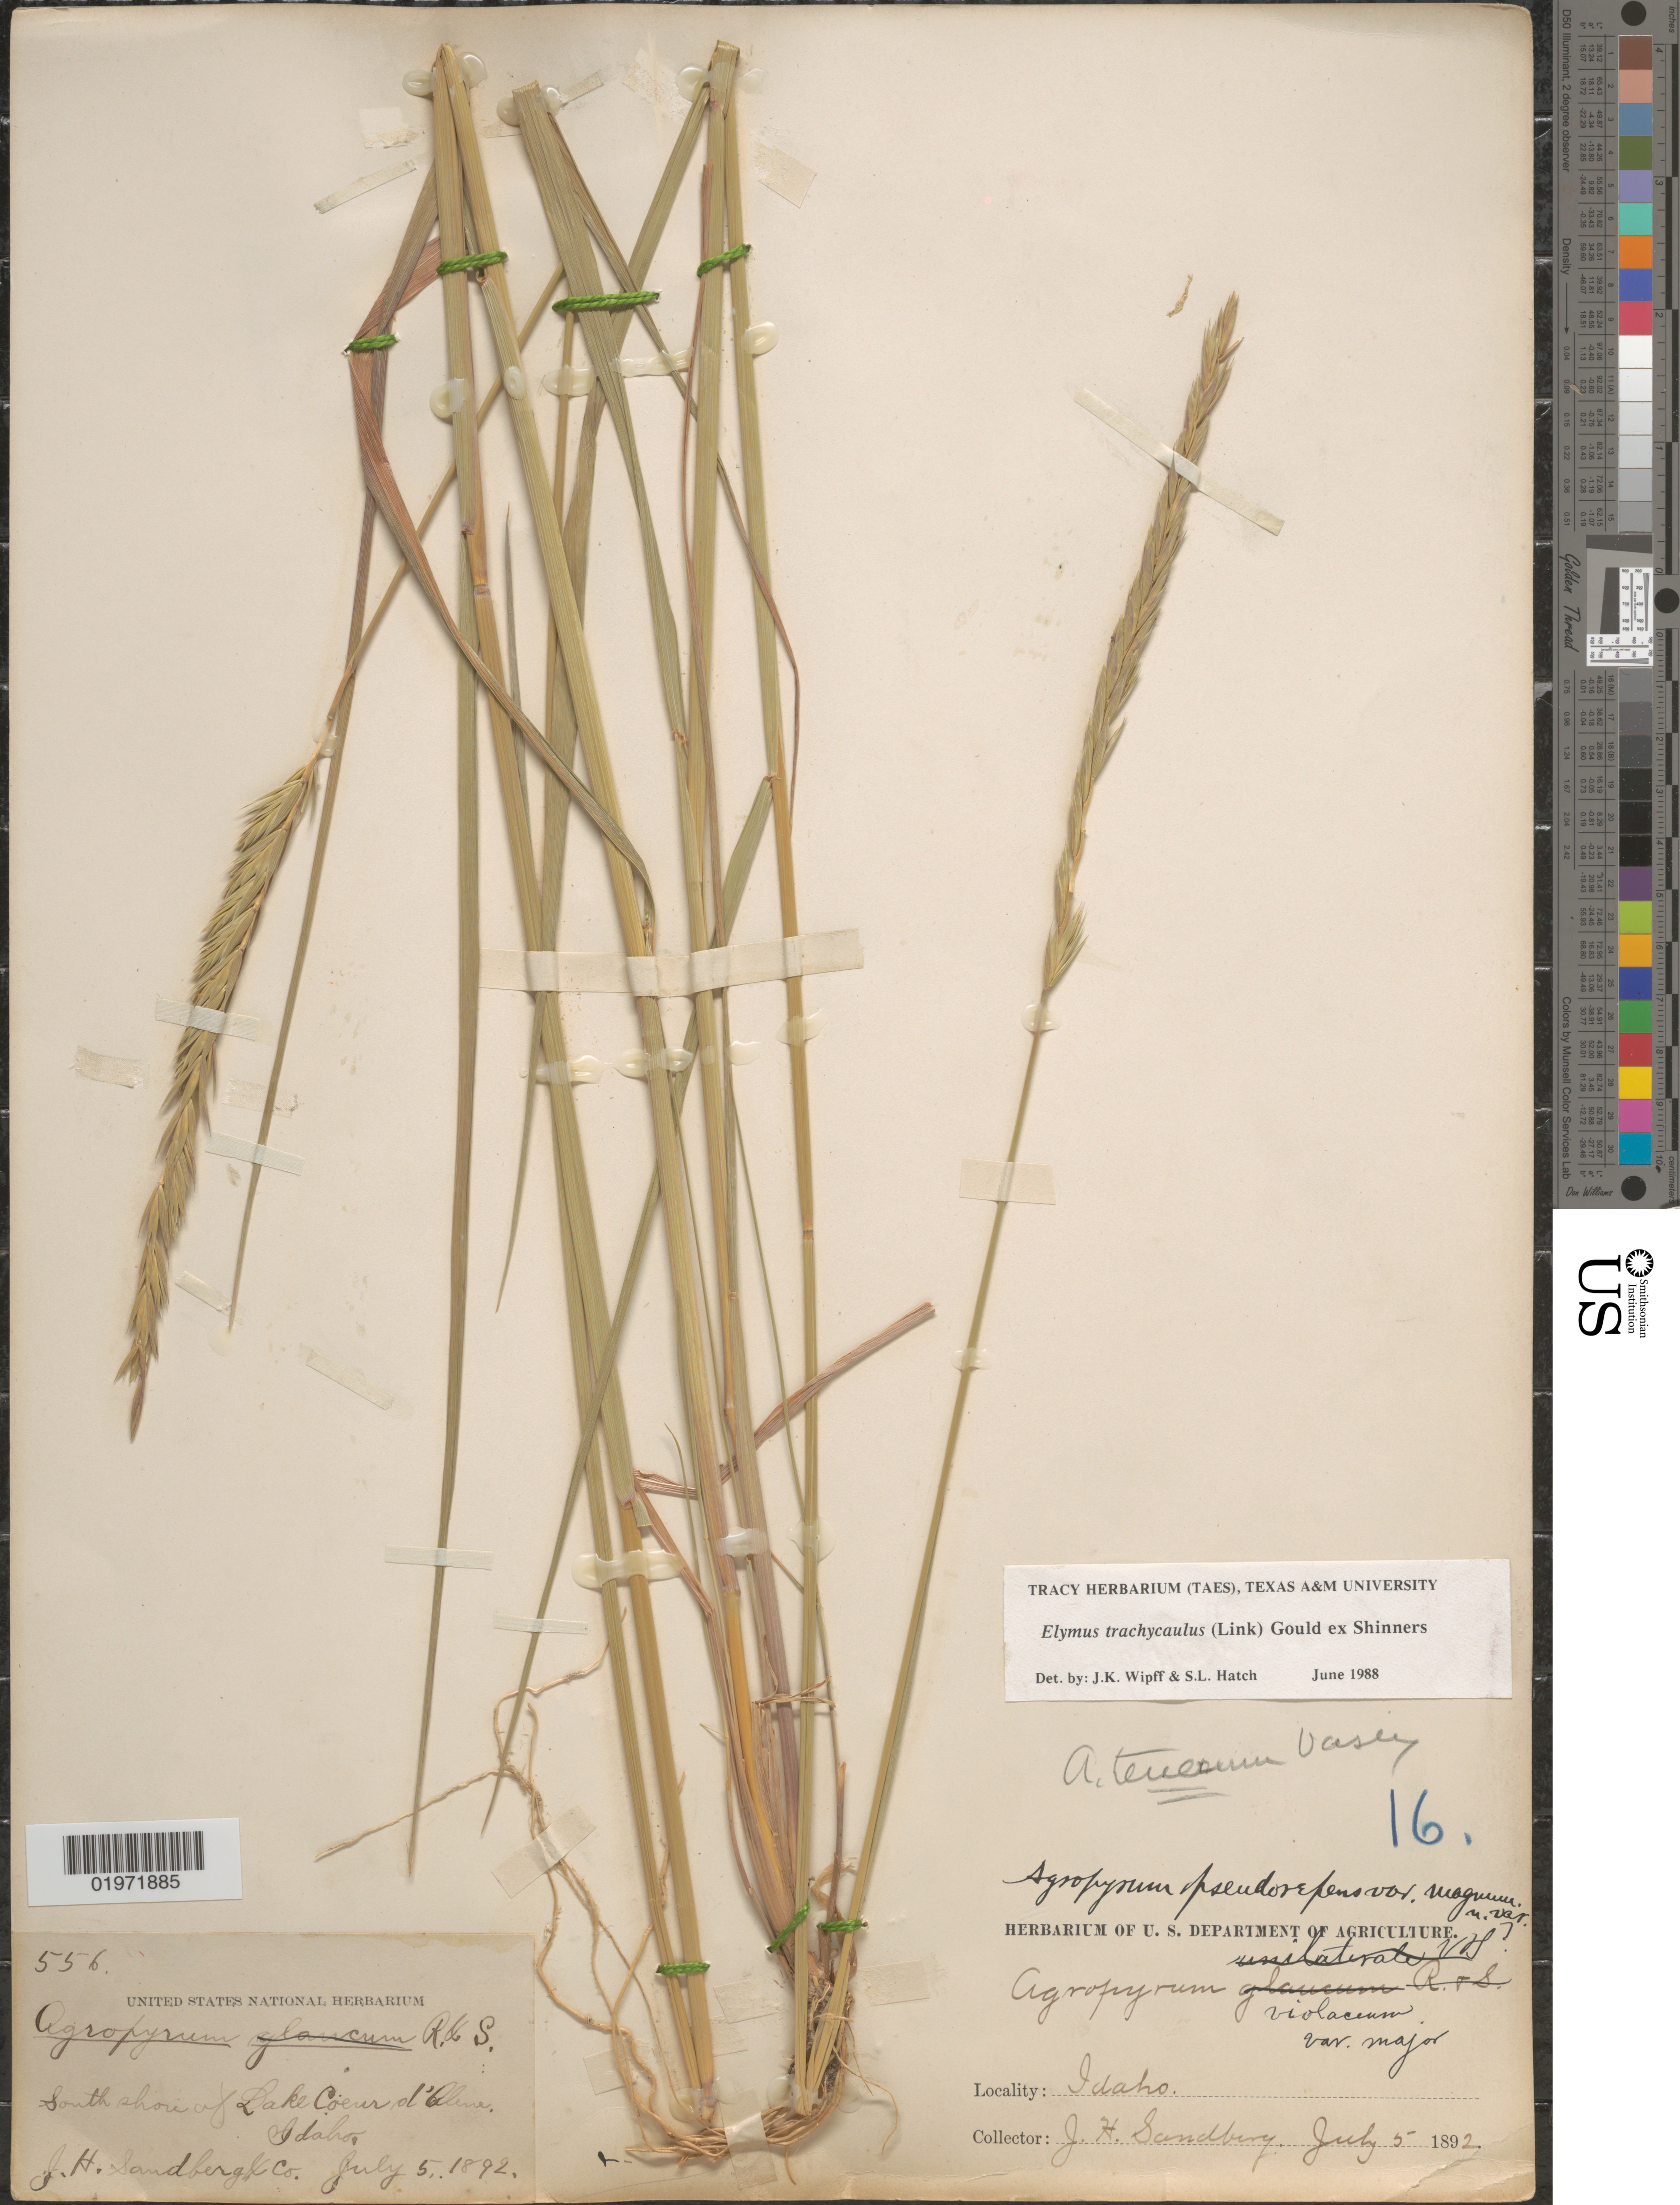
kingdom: Plantae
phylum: Tracheophyta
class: Liliopsida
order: Poales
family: Poaceae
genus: Elymus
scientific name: Elymus trachycaulus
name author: (Link) Gould ex Shinners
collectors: J. H. Sandberg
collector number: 556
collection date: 1892-07-05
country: United States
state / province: Idaho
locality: South shore of Lake Coeur d'Alene.